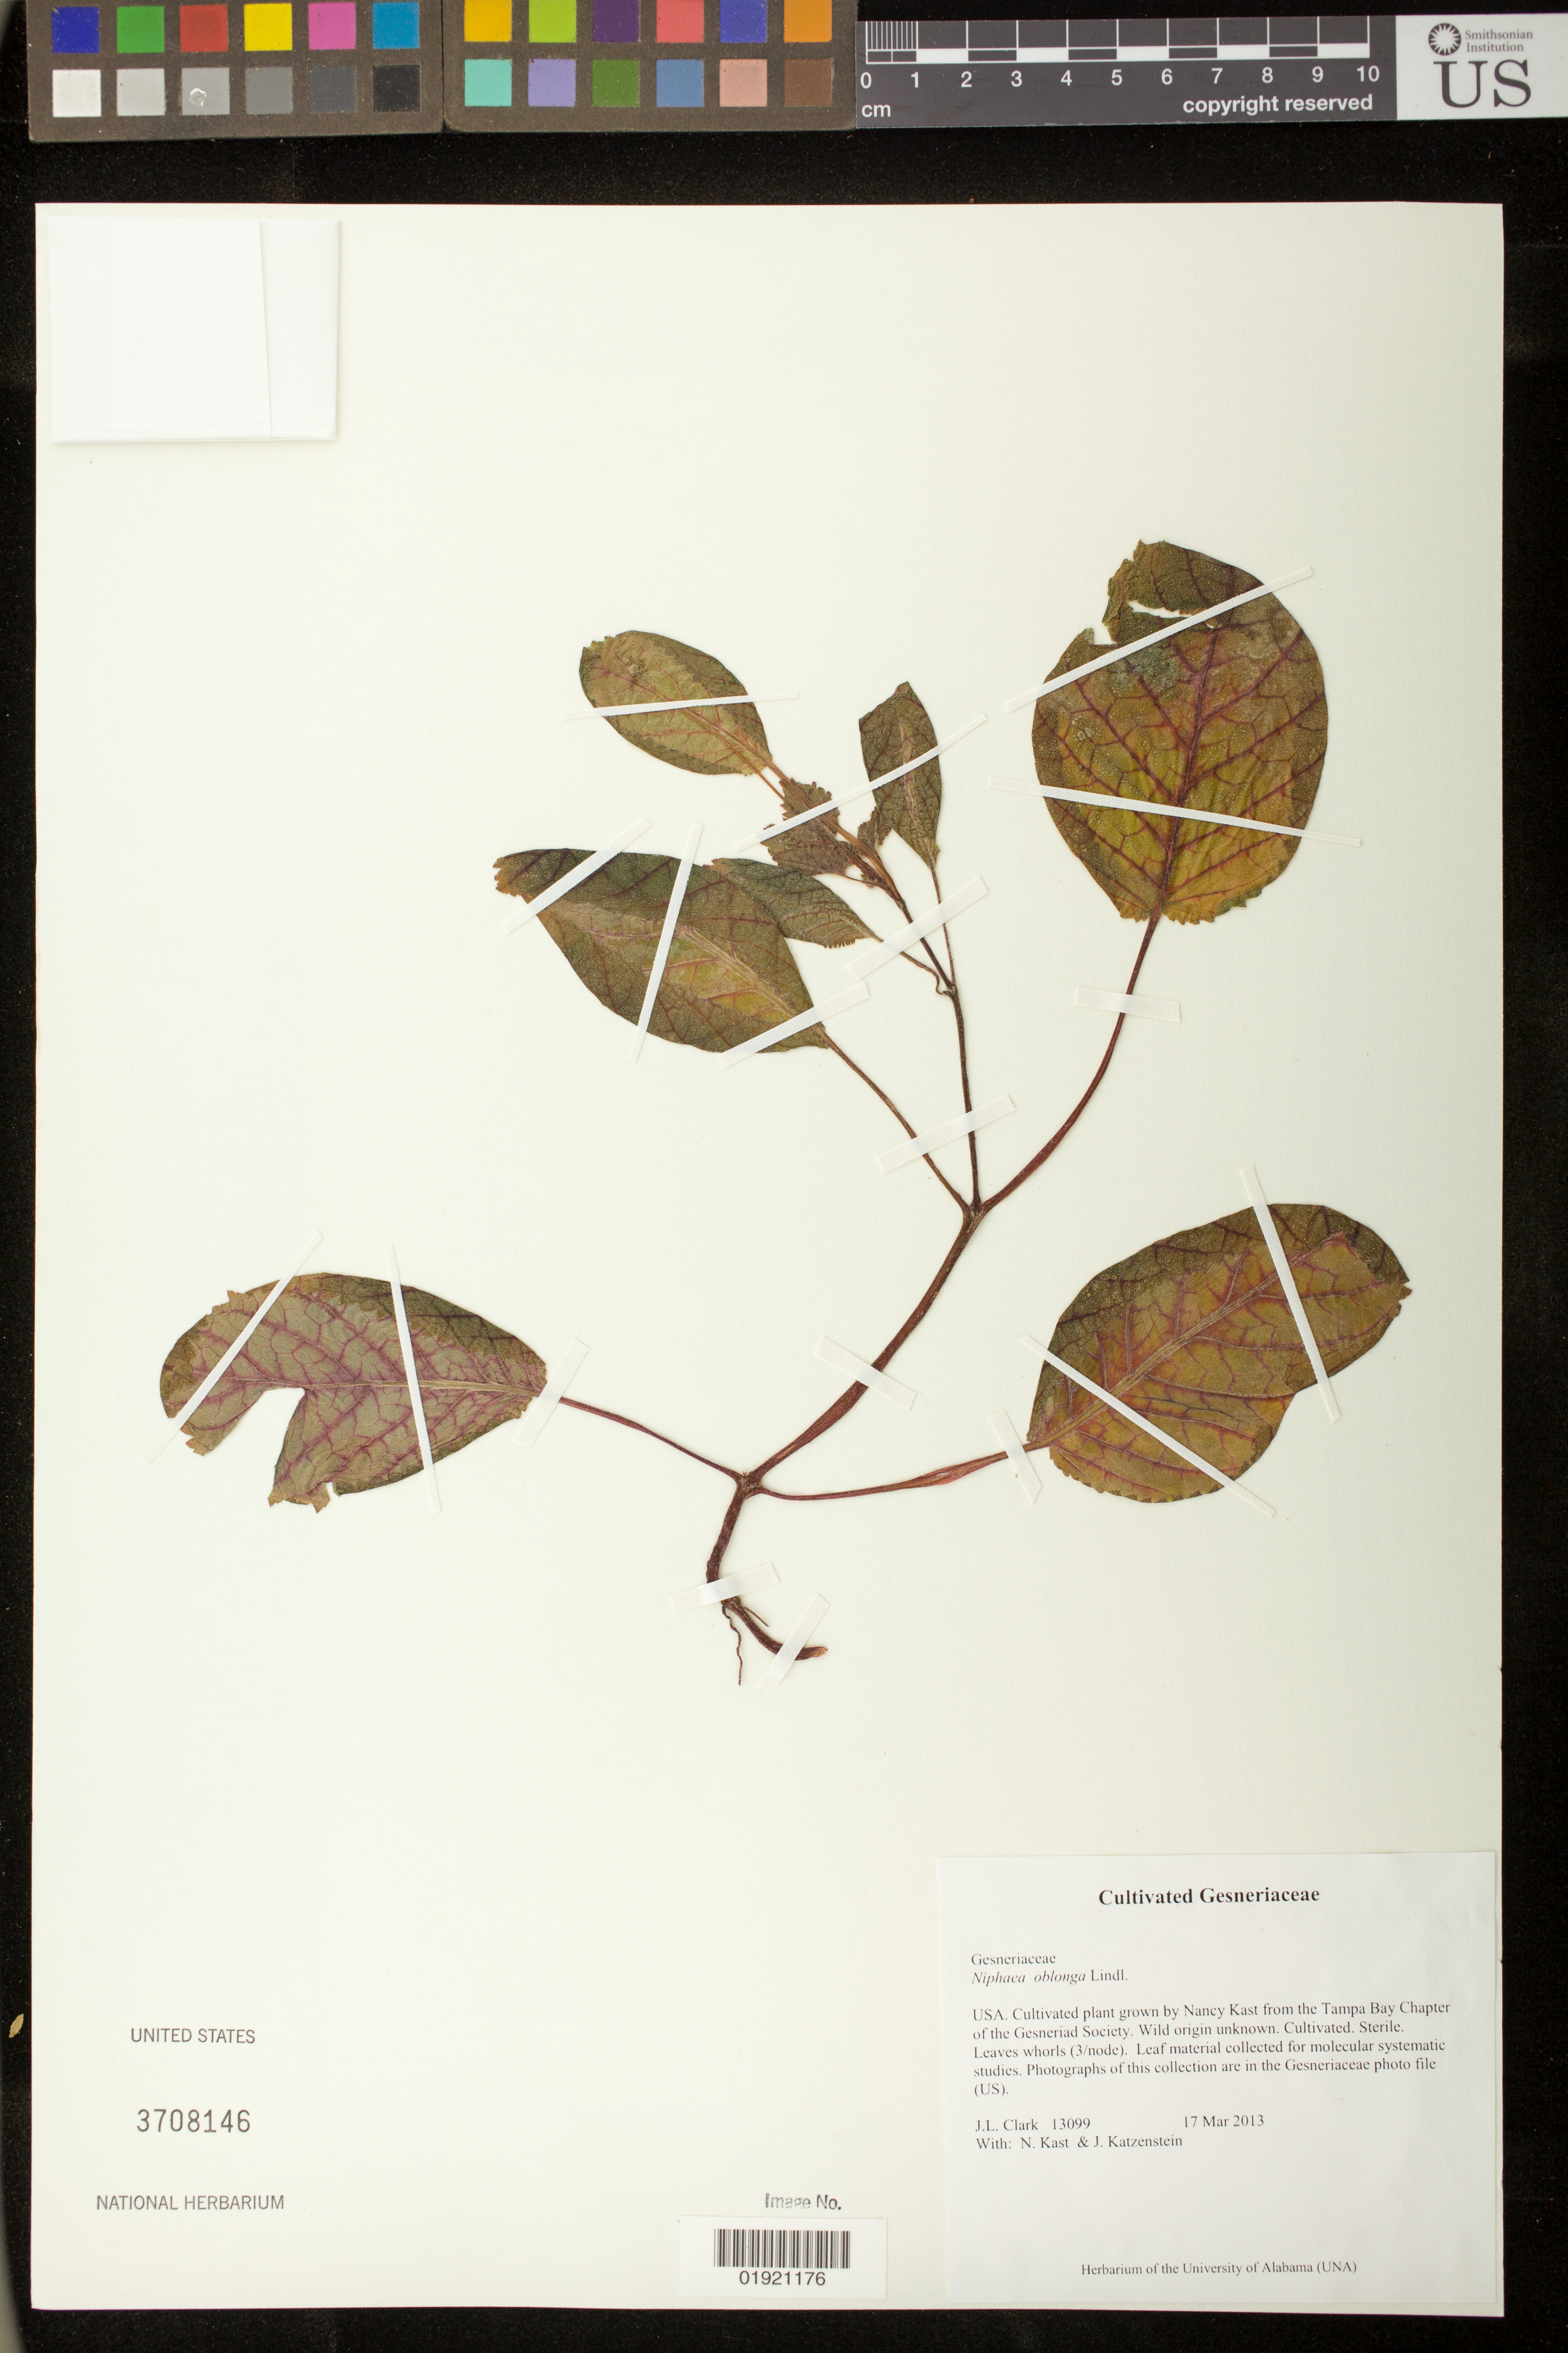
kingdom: Plantae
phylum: Tracheophyta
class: Magnoliopsida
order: Lamiales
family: Gesneriaceae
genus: Niphaea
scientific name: Niphaea oblonga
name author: Lindl.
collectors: J. L. Clark, N. Kast & J. Katzenstein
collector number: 13099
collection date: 2013-03-17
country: United States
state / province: Florida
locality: Cultivated plant grown from cutting provided by Nancy Kast from the Tampa Bay Chapter of the Gesneriad Society. Wild origin unknown.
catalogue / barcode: US 3708146